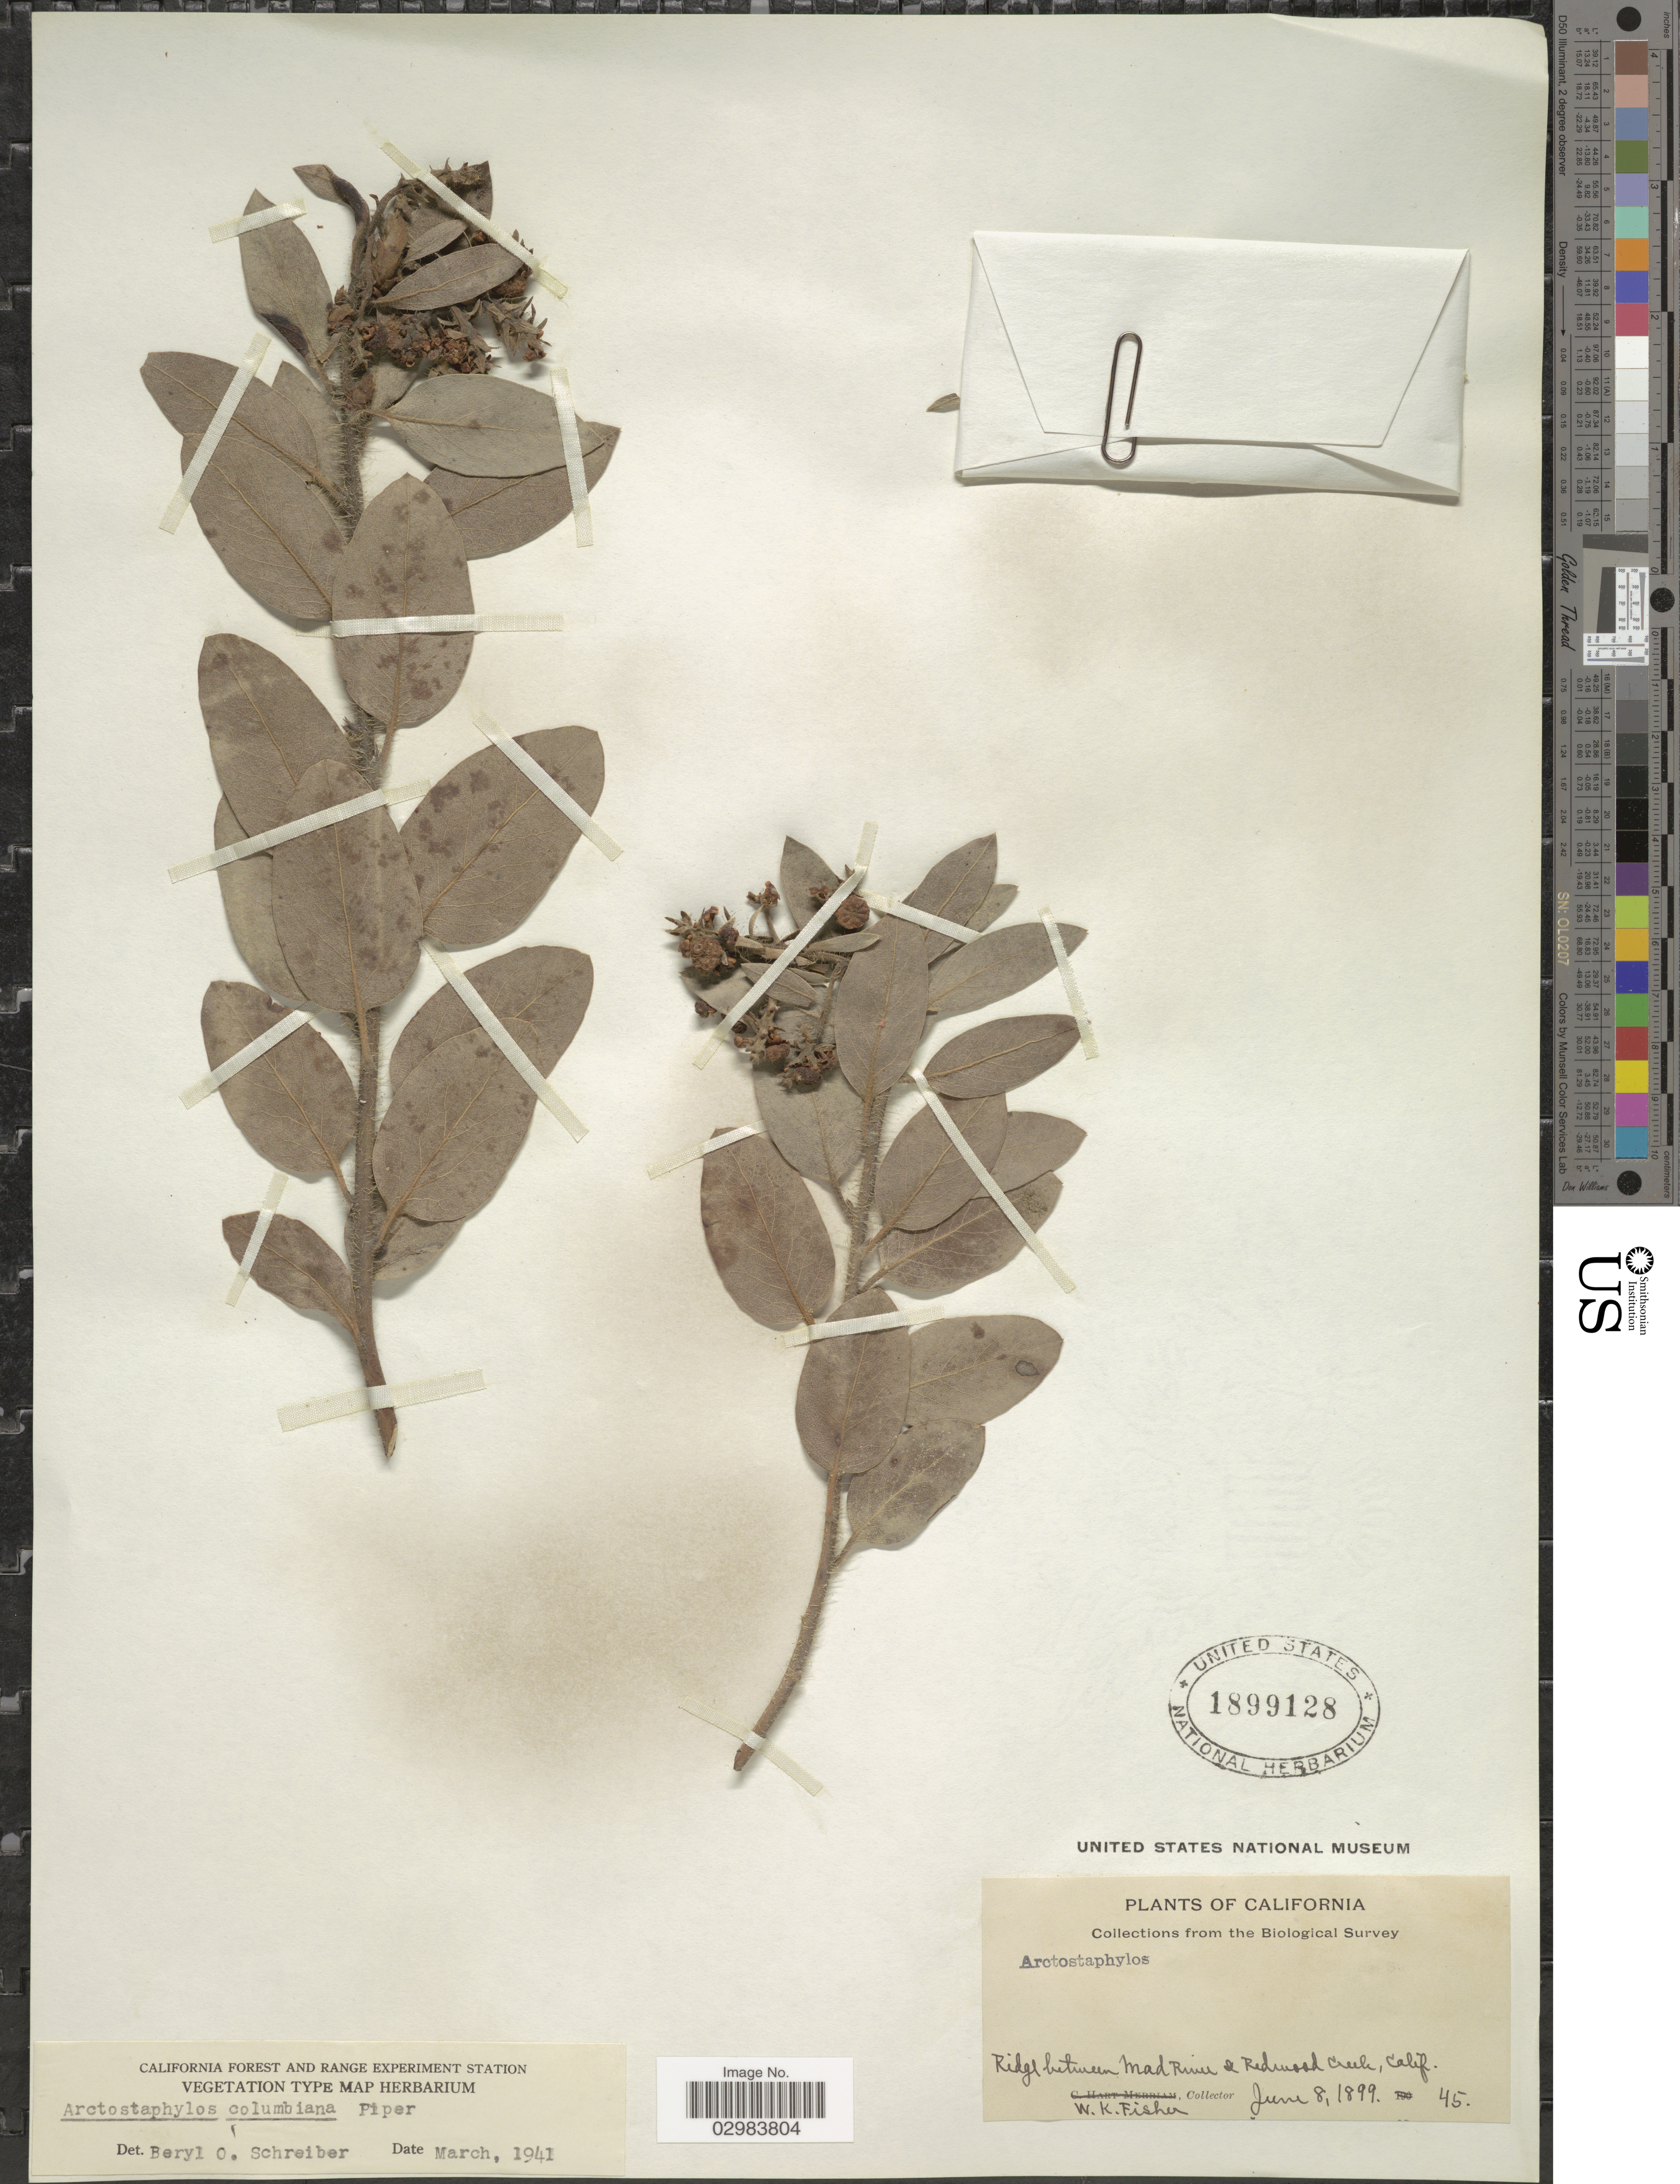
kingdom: Plantae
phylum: Tracheophyta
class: Magnoliopsida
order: Ericales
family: Ericaceae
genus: Arctostaphylos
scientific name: Arctostaphylos columbiana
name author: Piper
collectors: W. K. Fisher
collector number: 45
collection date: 1899-06-08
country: United States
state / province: California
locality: Ridge between Mad River & Redwood Creek.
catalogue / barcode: US 1899128